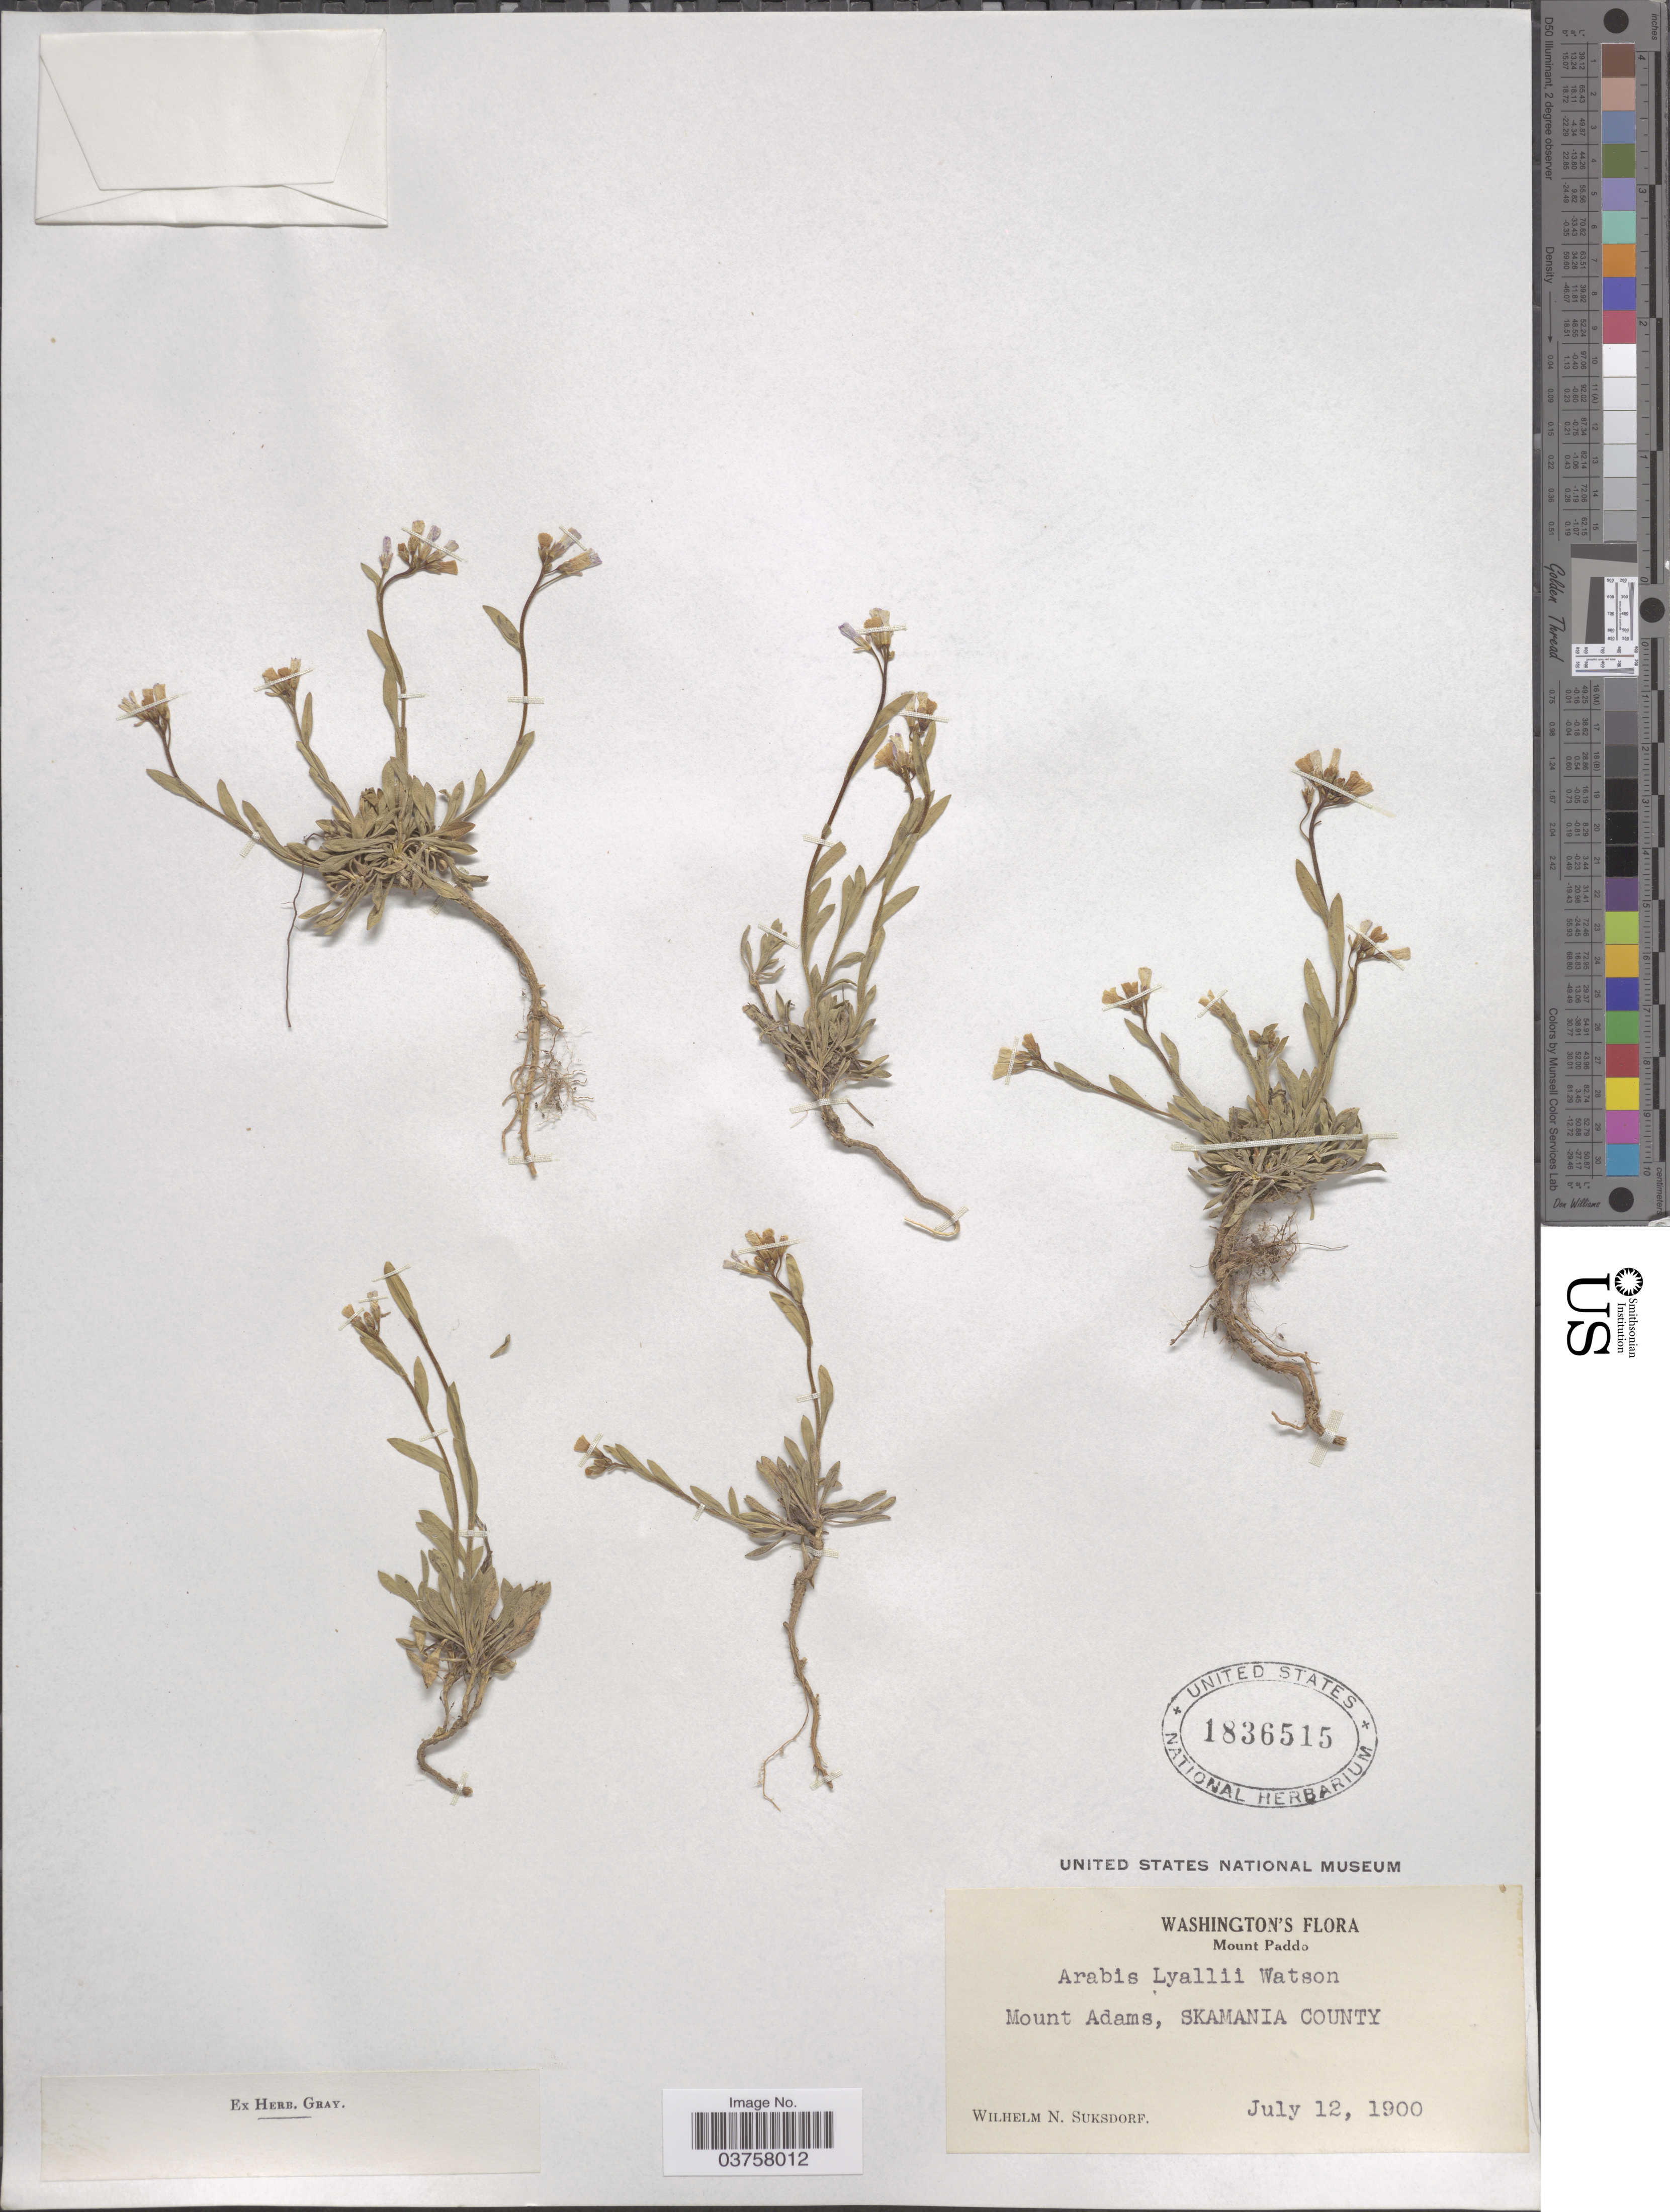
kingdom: Plantae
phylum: Tracheophyta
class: Magnoliopsida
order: Brassicales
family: Brassicaceae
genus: Arabis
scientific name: Arabis lyallii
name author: S. Watson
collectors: W. N. Suksdorf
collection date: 1900-07-12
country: United States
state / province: Washington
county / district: Skamania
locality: Mount Paddo. Mount Adams, Skamania County.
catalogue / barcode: US 1836515